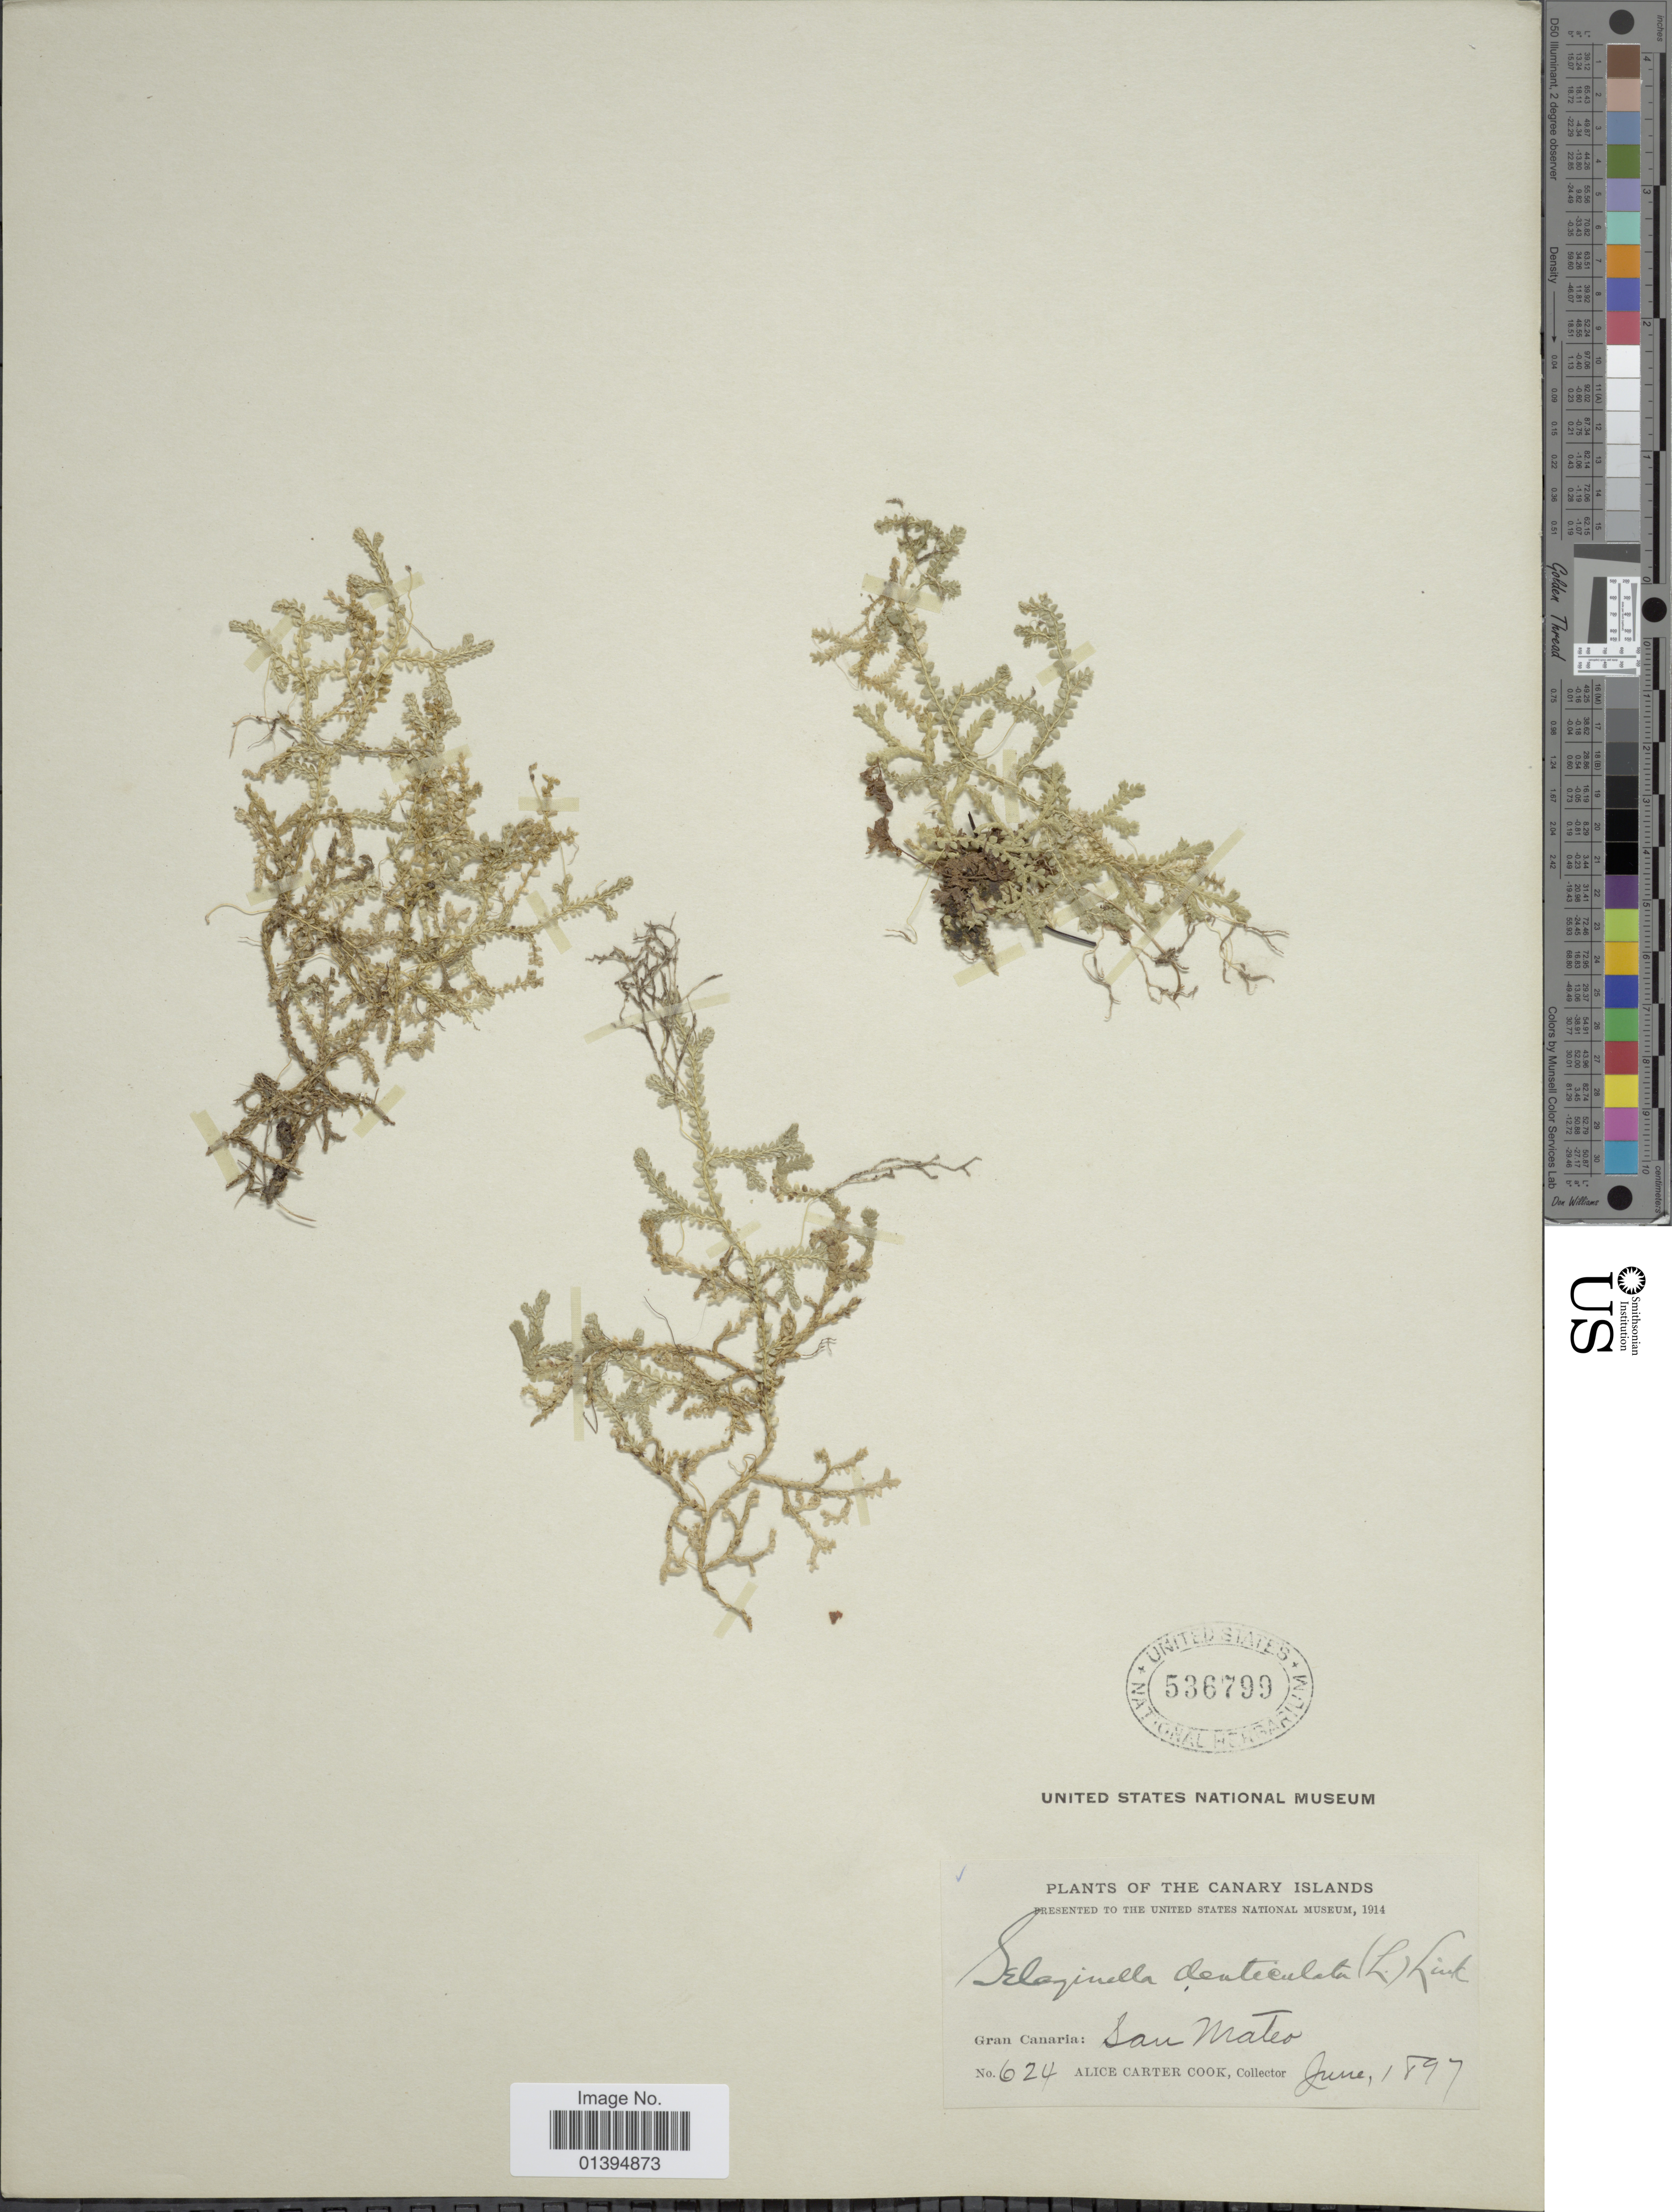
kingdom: Plantae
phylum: Tracheophyta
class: Lycopodiopsida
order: Selaginellales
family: Selaginellaceae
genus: Selaginella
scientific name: Selaginella denticulata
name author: (L.) Spring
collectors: Alice C. Cook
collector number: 624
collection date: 1897-06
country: Spain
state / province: Canarias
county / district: Las Palmas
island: Grand Canary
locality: Canary Islands, Gran Canaria, San Mateo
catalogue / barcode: US 536799